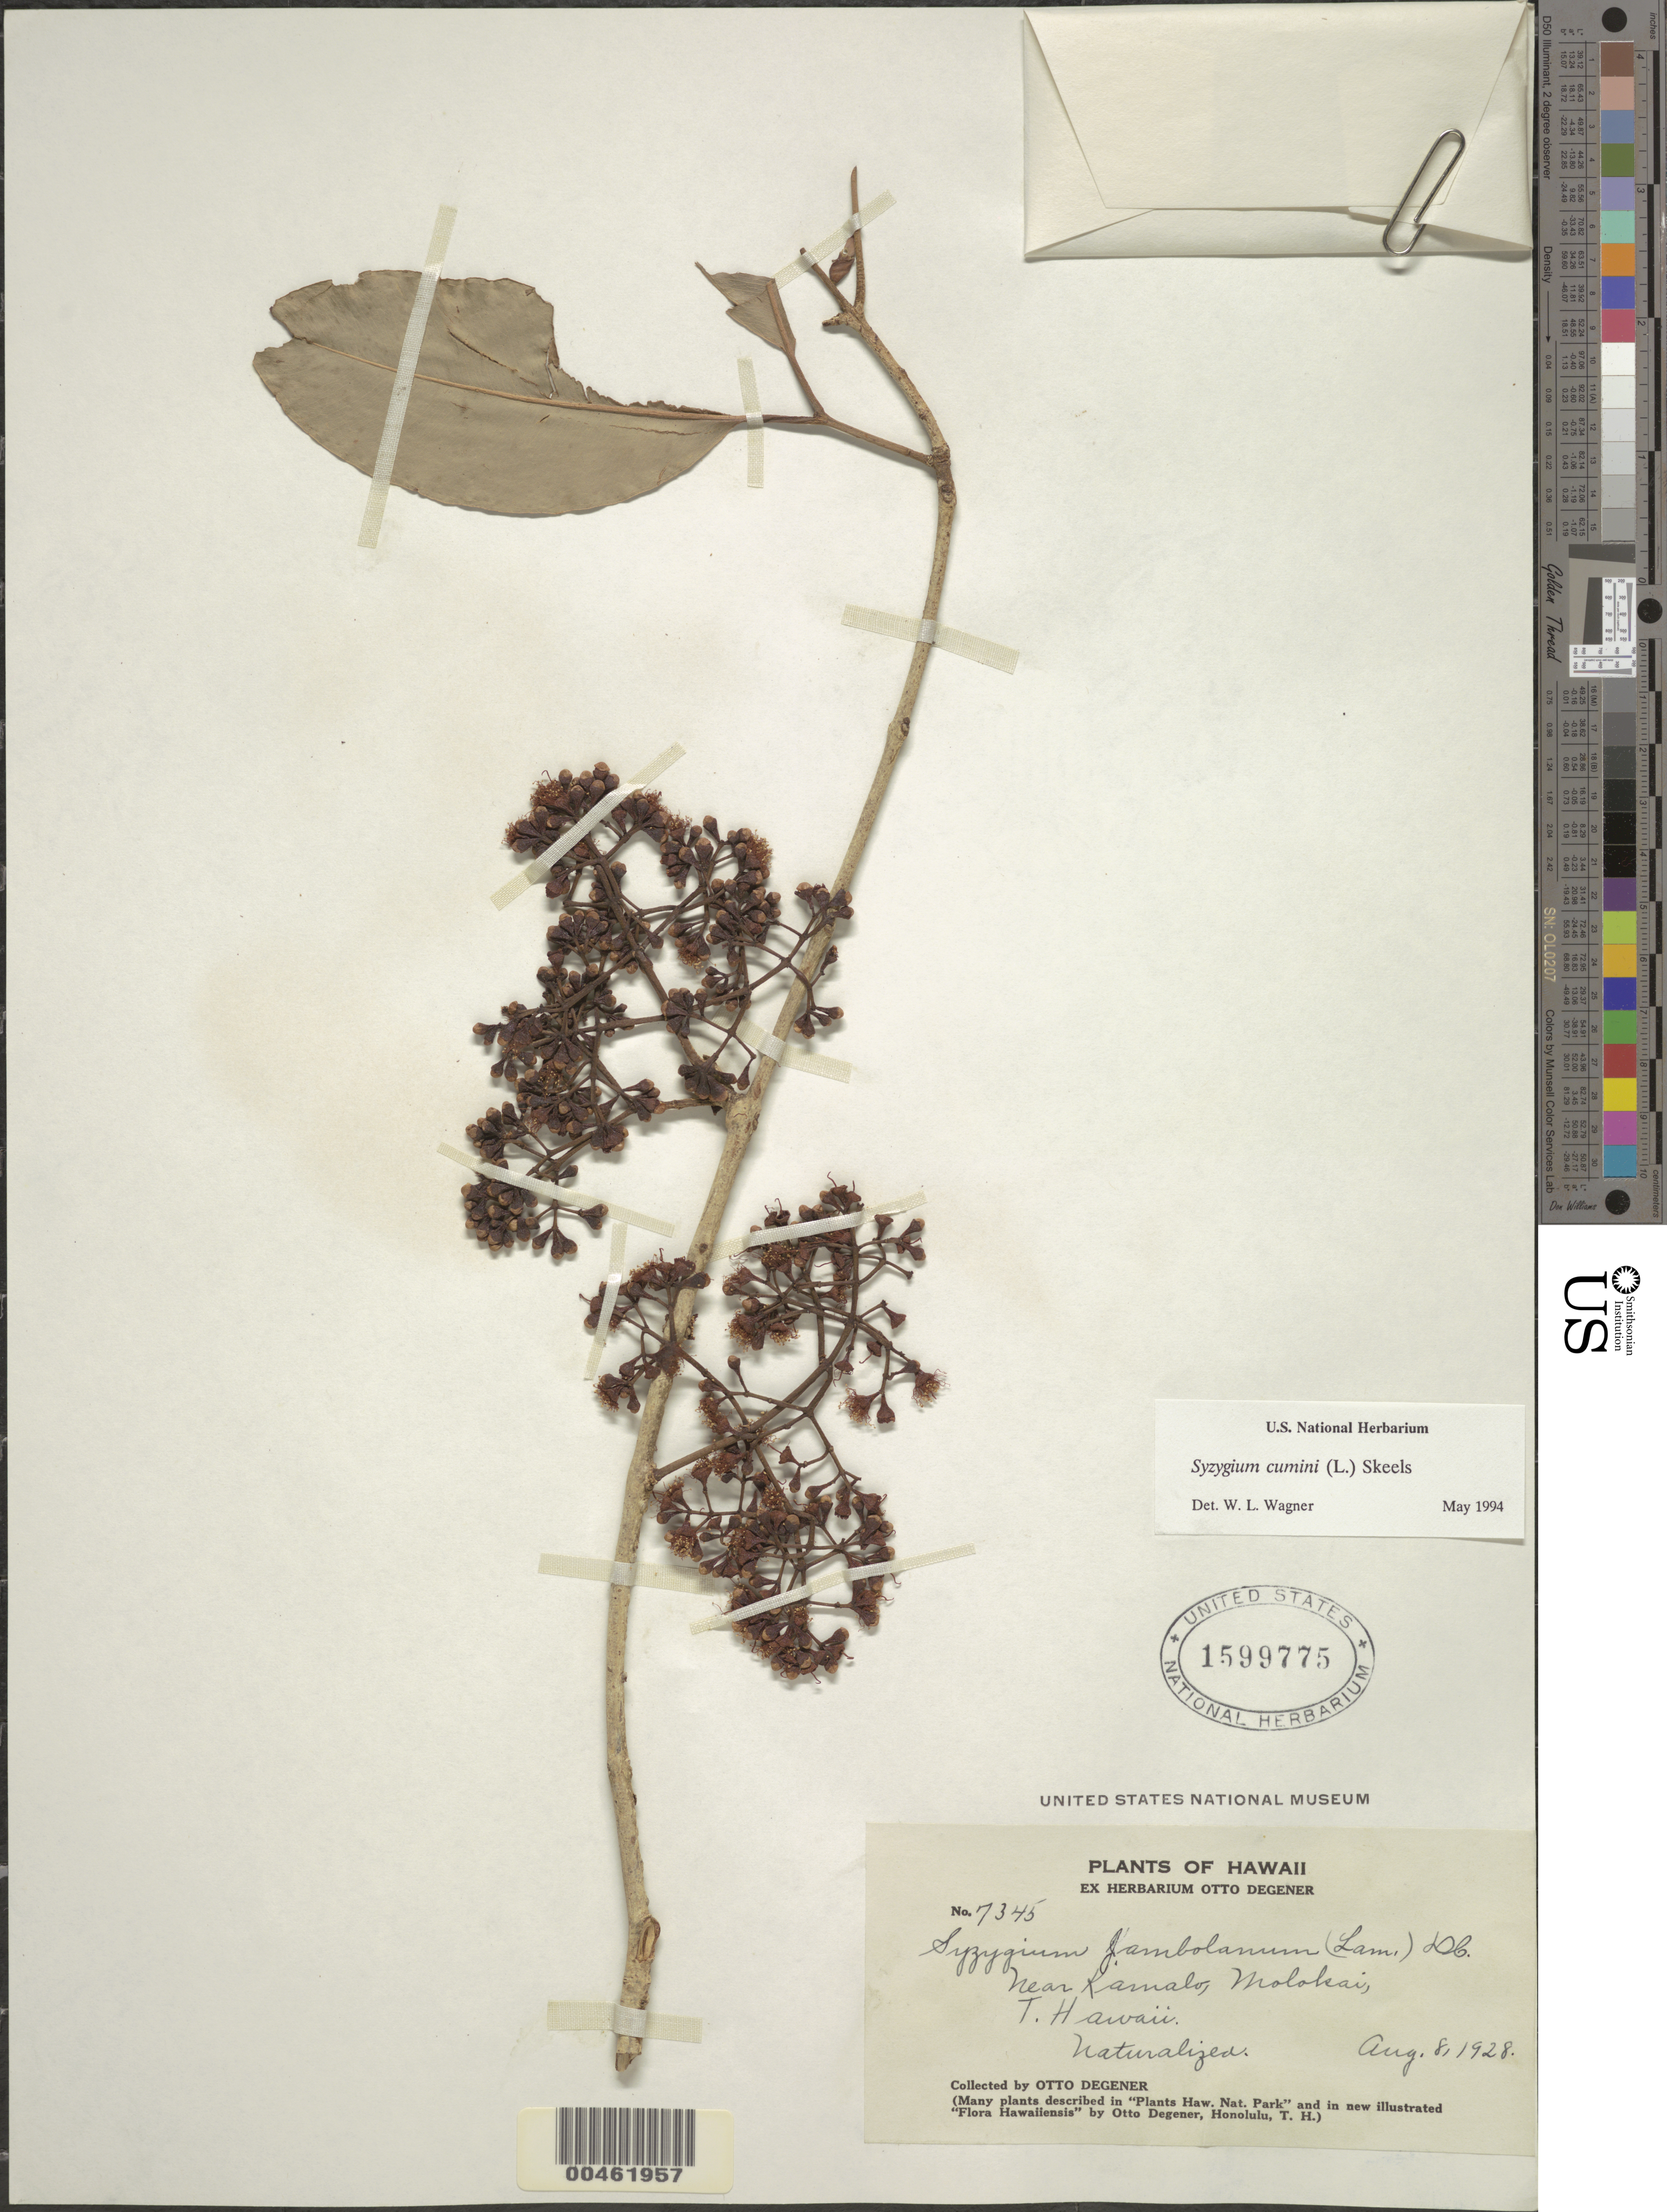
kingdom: Plantae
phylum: Tracheophyta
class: Magnoliopsida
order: Myrtales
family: Myrtaceae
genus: Syzygium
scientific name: Syzygium cumini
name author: (L.) Skeels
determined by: Wagner, W. L., (BOT), Smithsonian Institution - National Museum of Natural History (UNITED STATES)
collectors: O. Degener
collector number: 7345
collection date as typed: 8 Aug 1928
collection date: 1928-08-08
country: United States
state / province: Hawaii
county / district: Maui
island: Moloka'i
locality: Near Kamalo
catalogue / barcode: US 1599775